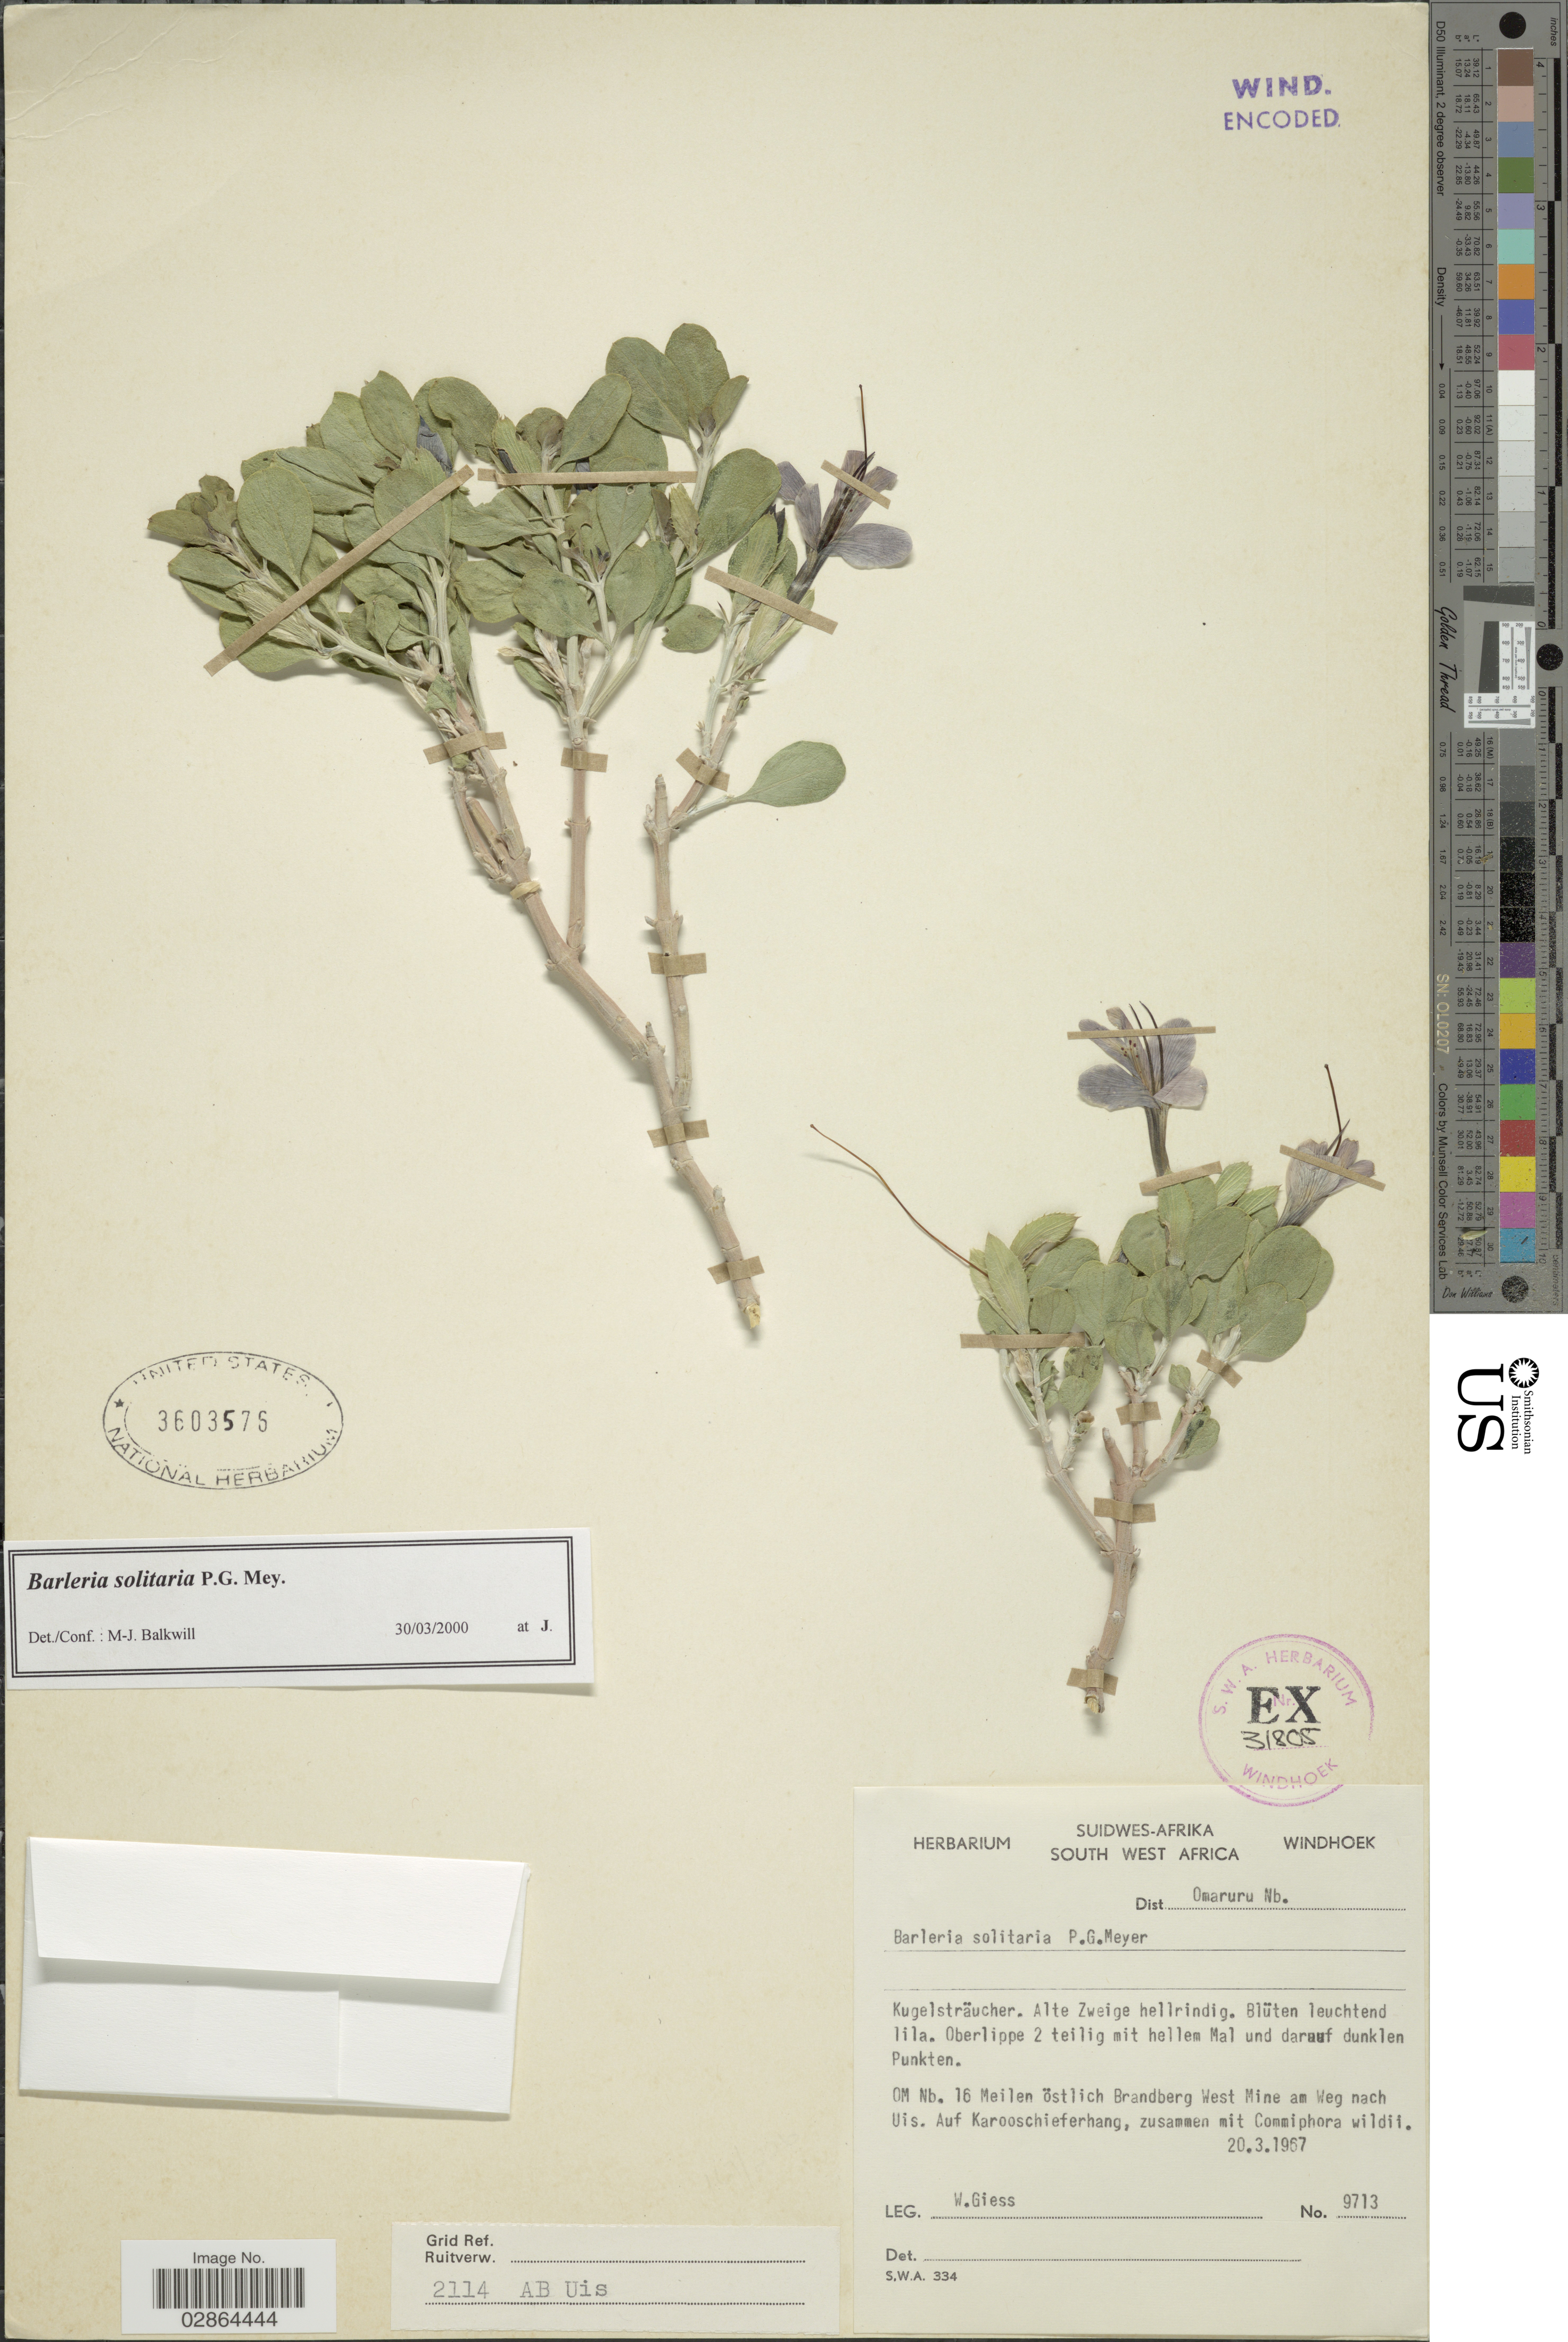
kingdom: Plantae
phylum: Tracheophyta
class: Magnoliopsida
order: Lamiales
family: Acanthaceae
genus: Barleria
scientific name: Barleria solitaria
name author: P.G. Mey.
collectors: W. Giess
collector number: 9713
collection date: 1967-03-20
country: Namibia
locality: South West Africa. Windhoek. Dist. Omaruru Nb. Kugelsträuvher. Alte Zweige hellrindig. Blüten leuchtend lila. OM Nb. 16 Meilen östlich Brandberg West Mine am Weg nach Uis.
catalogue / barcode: US 3603576